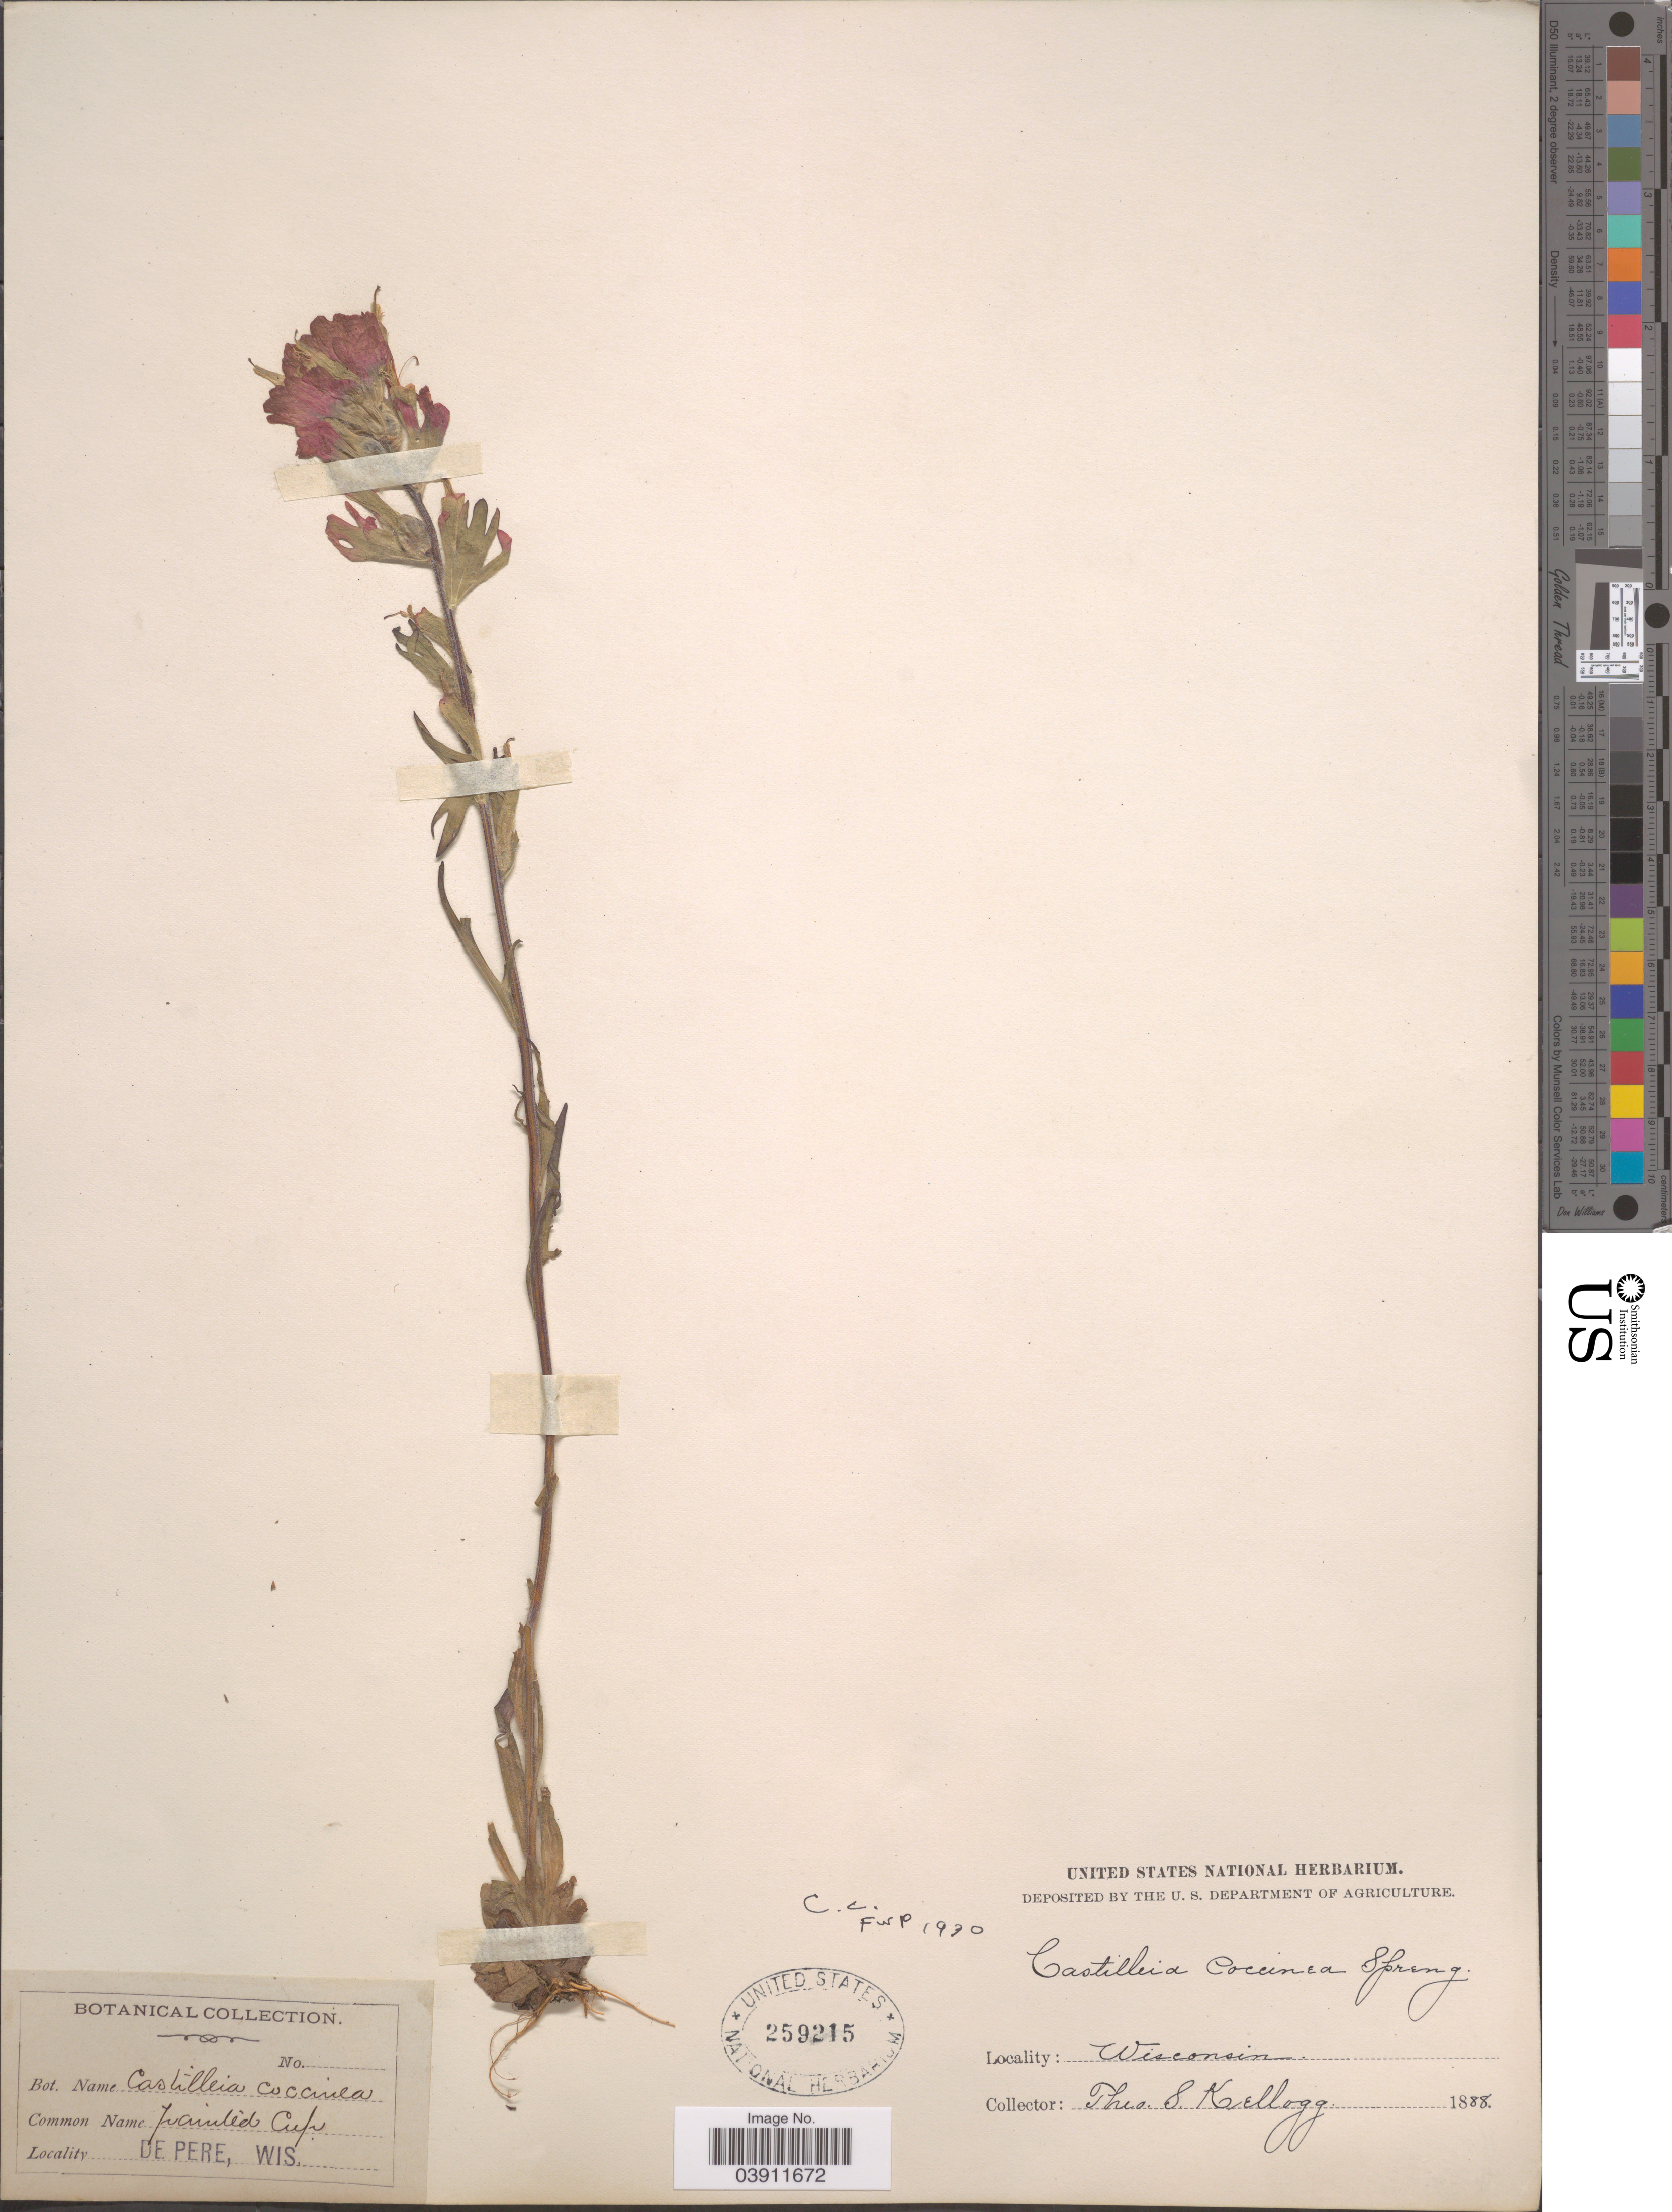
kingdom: Plantae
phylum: Tracheophyta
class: Magnoliopsida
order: Lamiales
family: Orobanchaceae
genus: Castilleja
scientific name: Castilleja coccinea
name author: (L.) Spreng.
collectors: T. S. Kellogg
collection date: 1888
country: United States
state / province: Wisconsin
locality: De Pere.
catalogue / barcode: US 259215